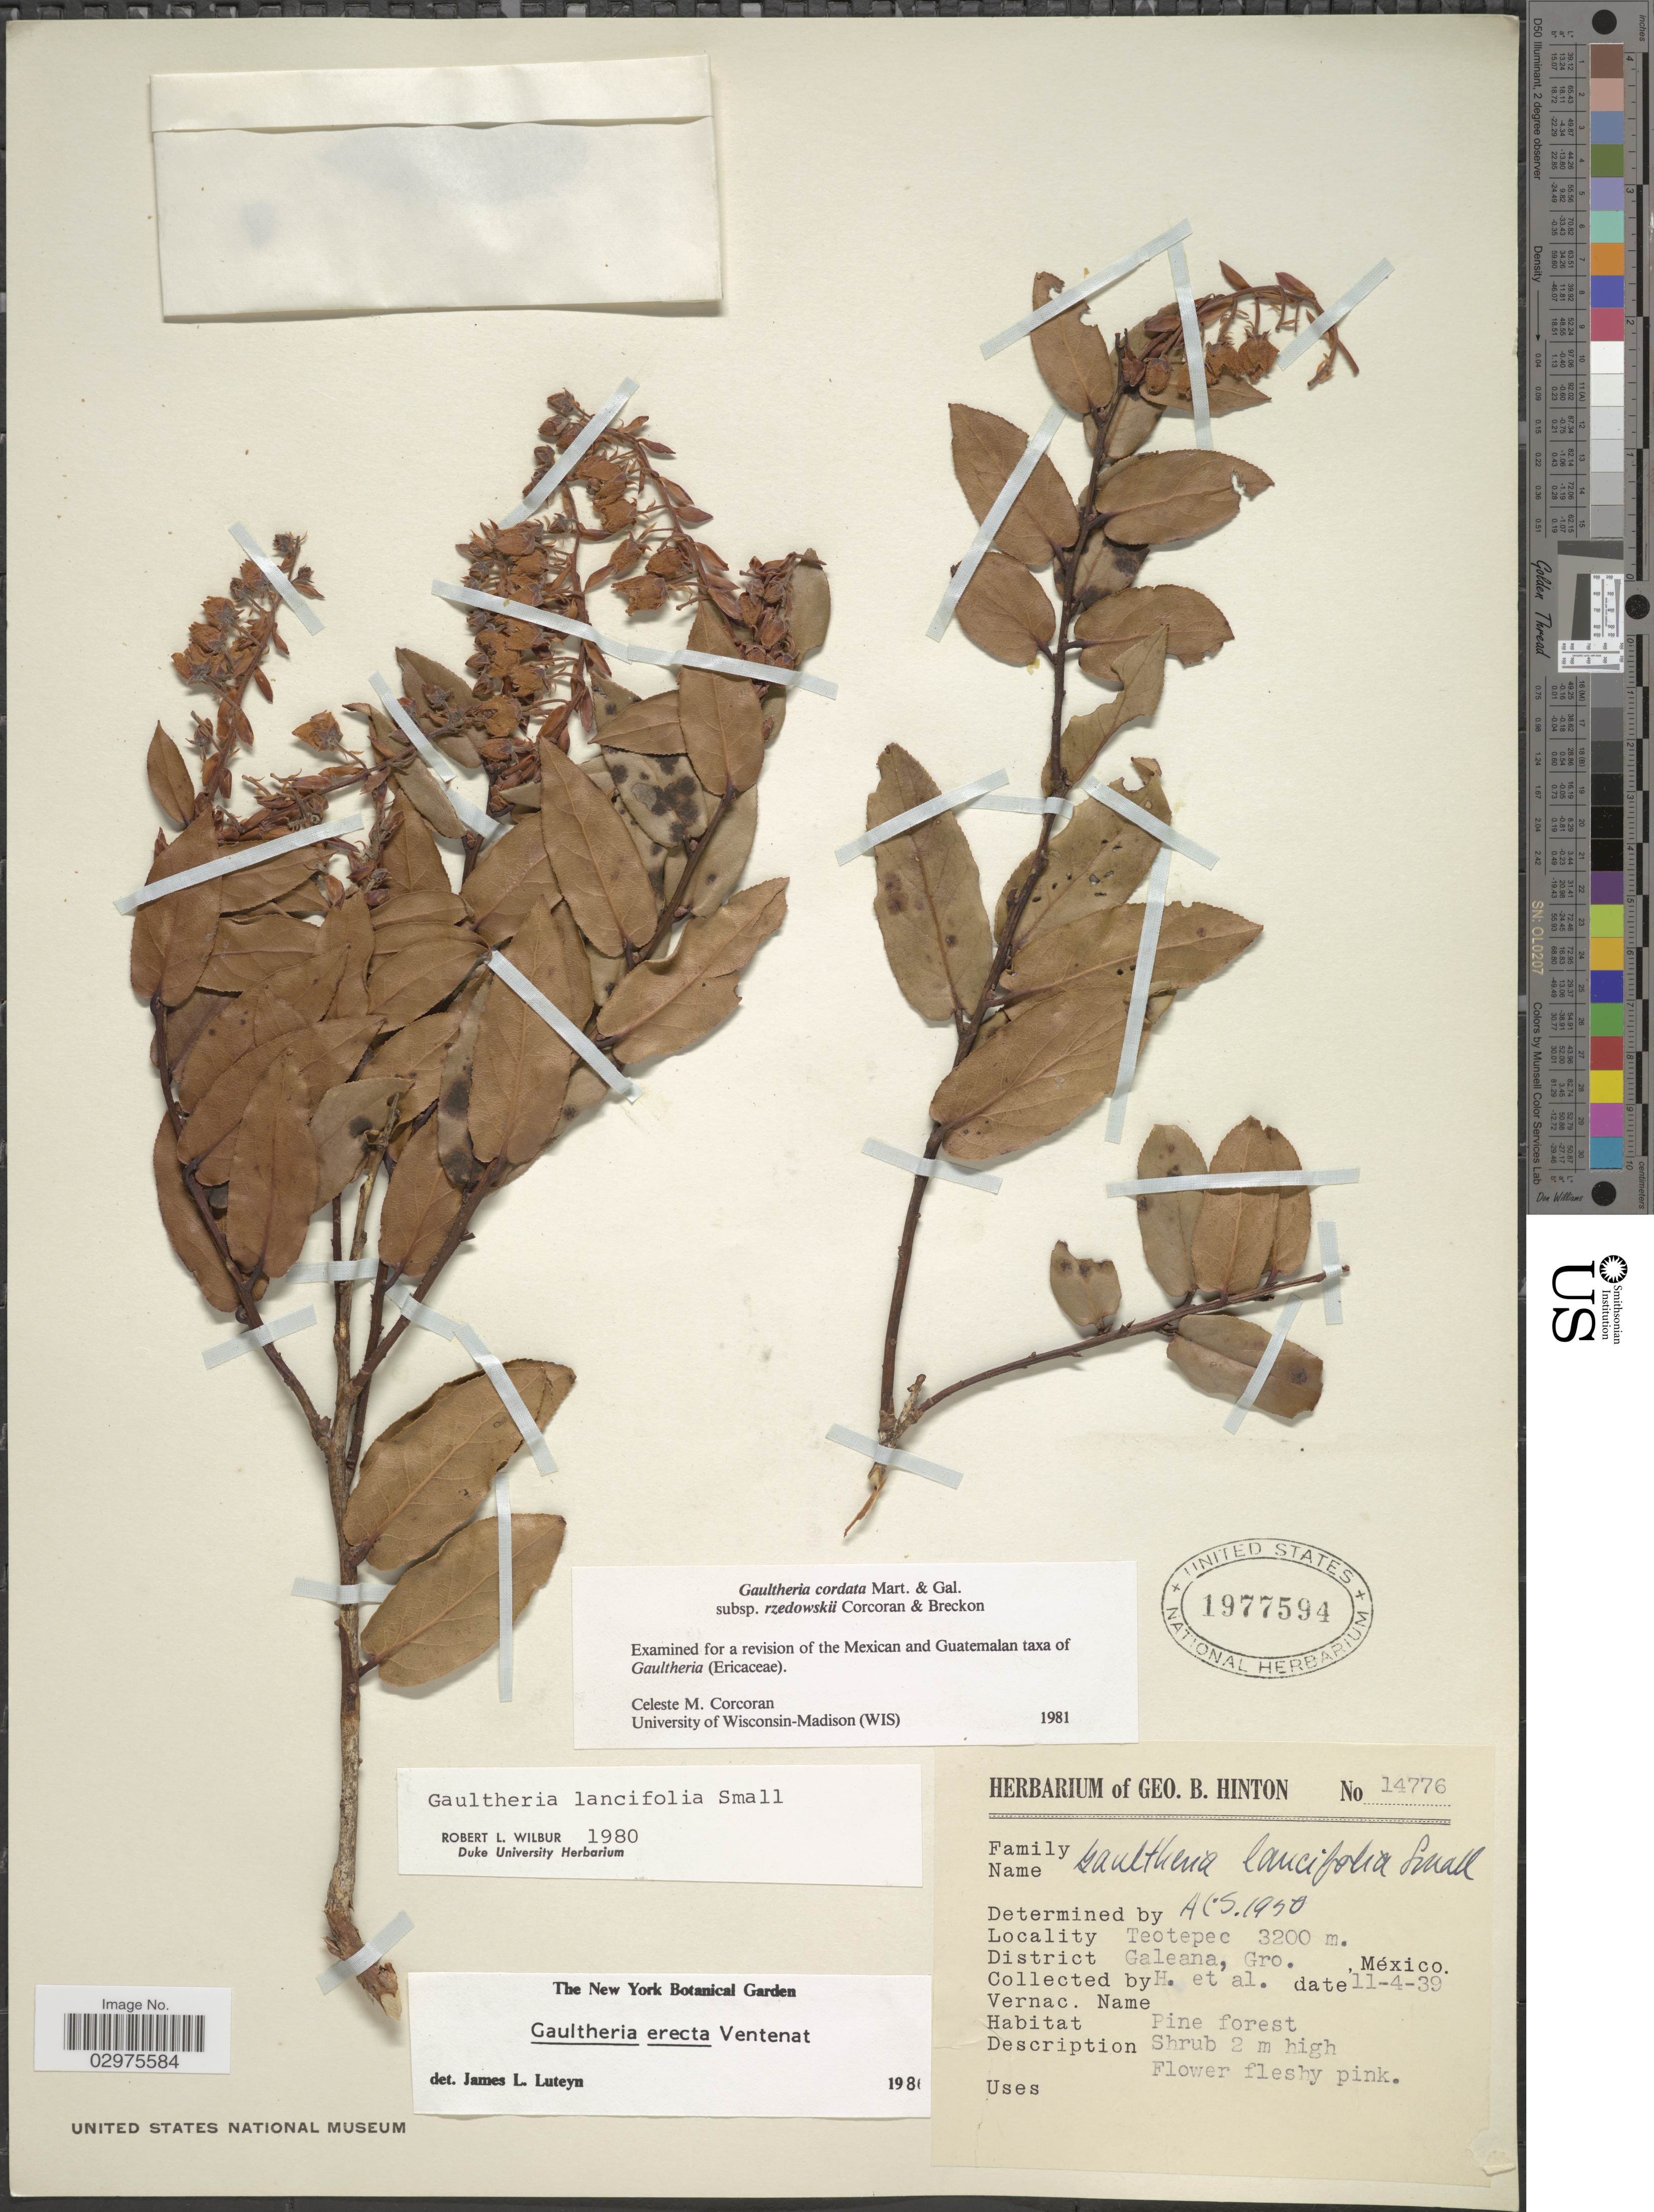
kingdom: Plantae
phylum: Tracheophyta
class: Magnoliopsida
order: Ericales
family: Ericaceae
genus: Gaultheria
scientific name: Gaultheria erecta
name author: Vent.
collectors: G. B. Hinton & et al.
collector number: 14776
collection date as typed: Transcribed d/m/y: 11/4/39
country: Mexico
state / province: Guerrero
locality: Teotepec. District Galeana.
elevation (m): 3200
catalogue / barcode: US 1977594